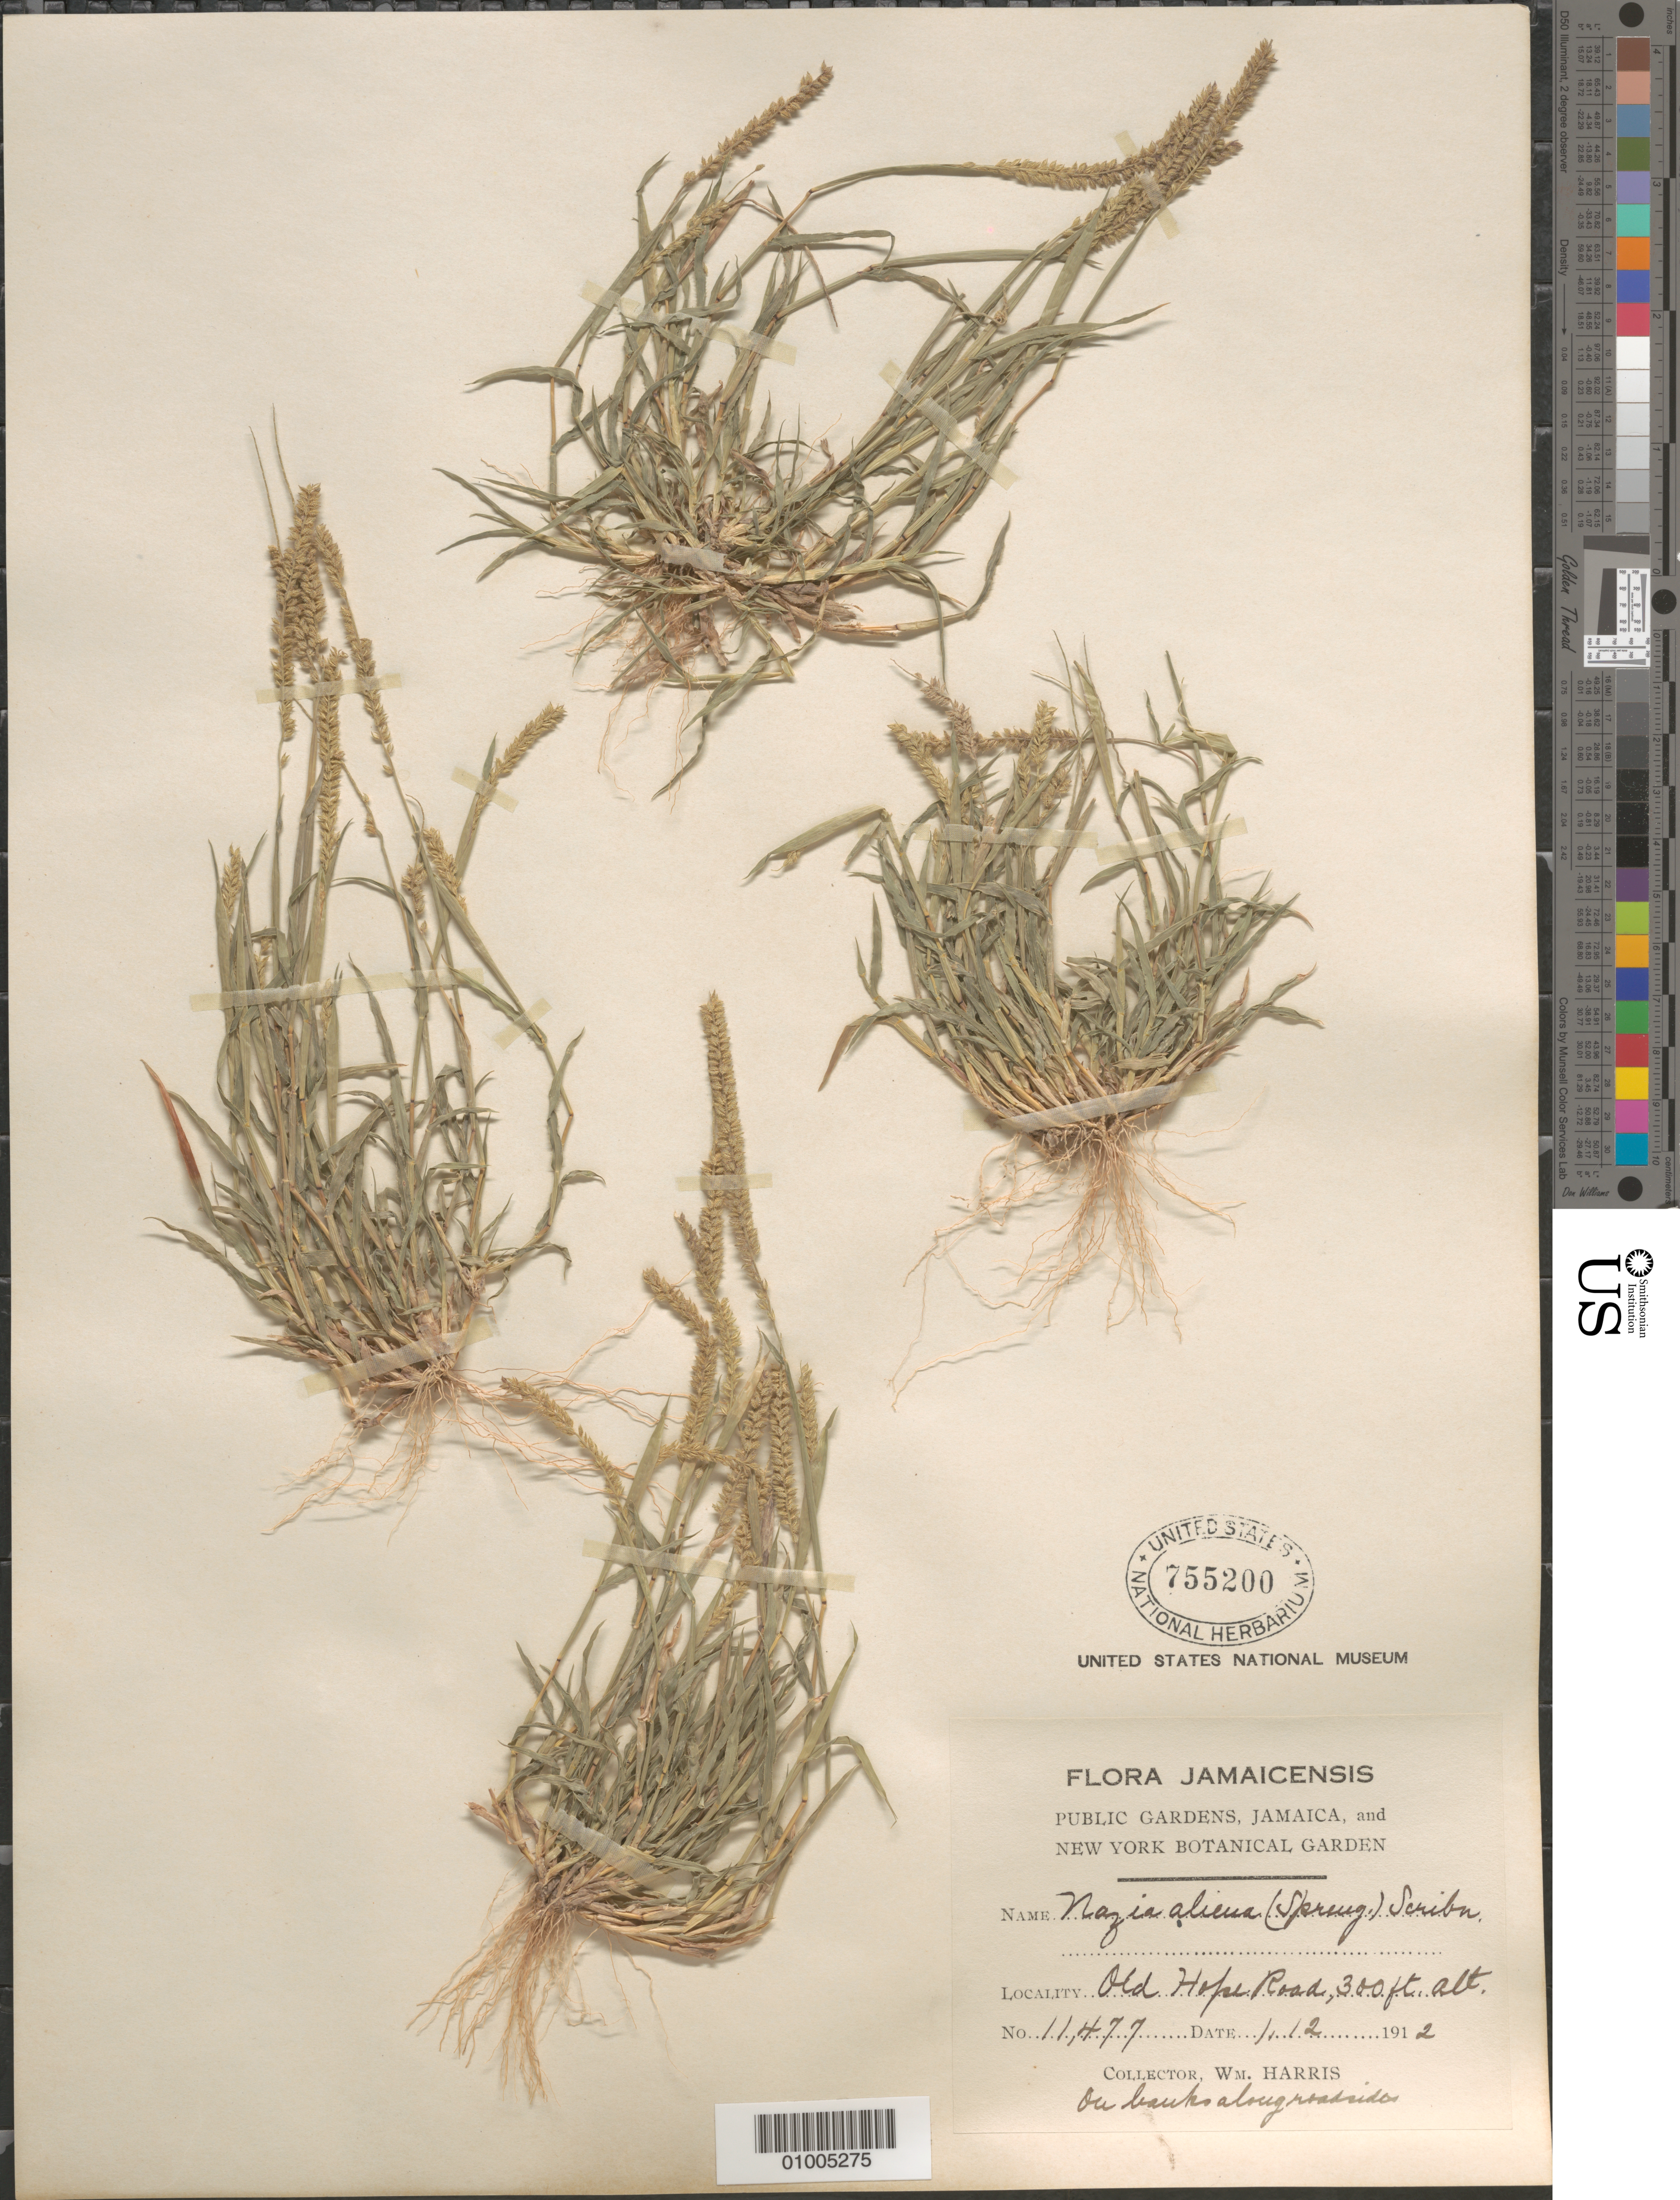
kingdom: Plantae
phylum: Tracheophyta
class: Liliopsida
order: Poales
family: Poaceae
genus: Tragus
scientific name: Tragus berteronianus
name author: Schult.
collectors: W. H. Harris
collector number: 11477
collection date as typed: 01 Dec 1912 or 12 Jan 1912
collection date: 1912-01-12 or 1912-12-01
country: Jamaica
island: Jamaica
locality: On banks along roadsides. Old Hope road.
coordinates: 0 N, 0 E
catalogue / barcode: US 755200